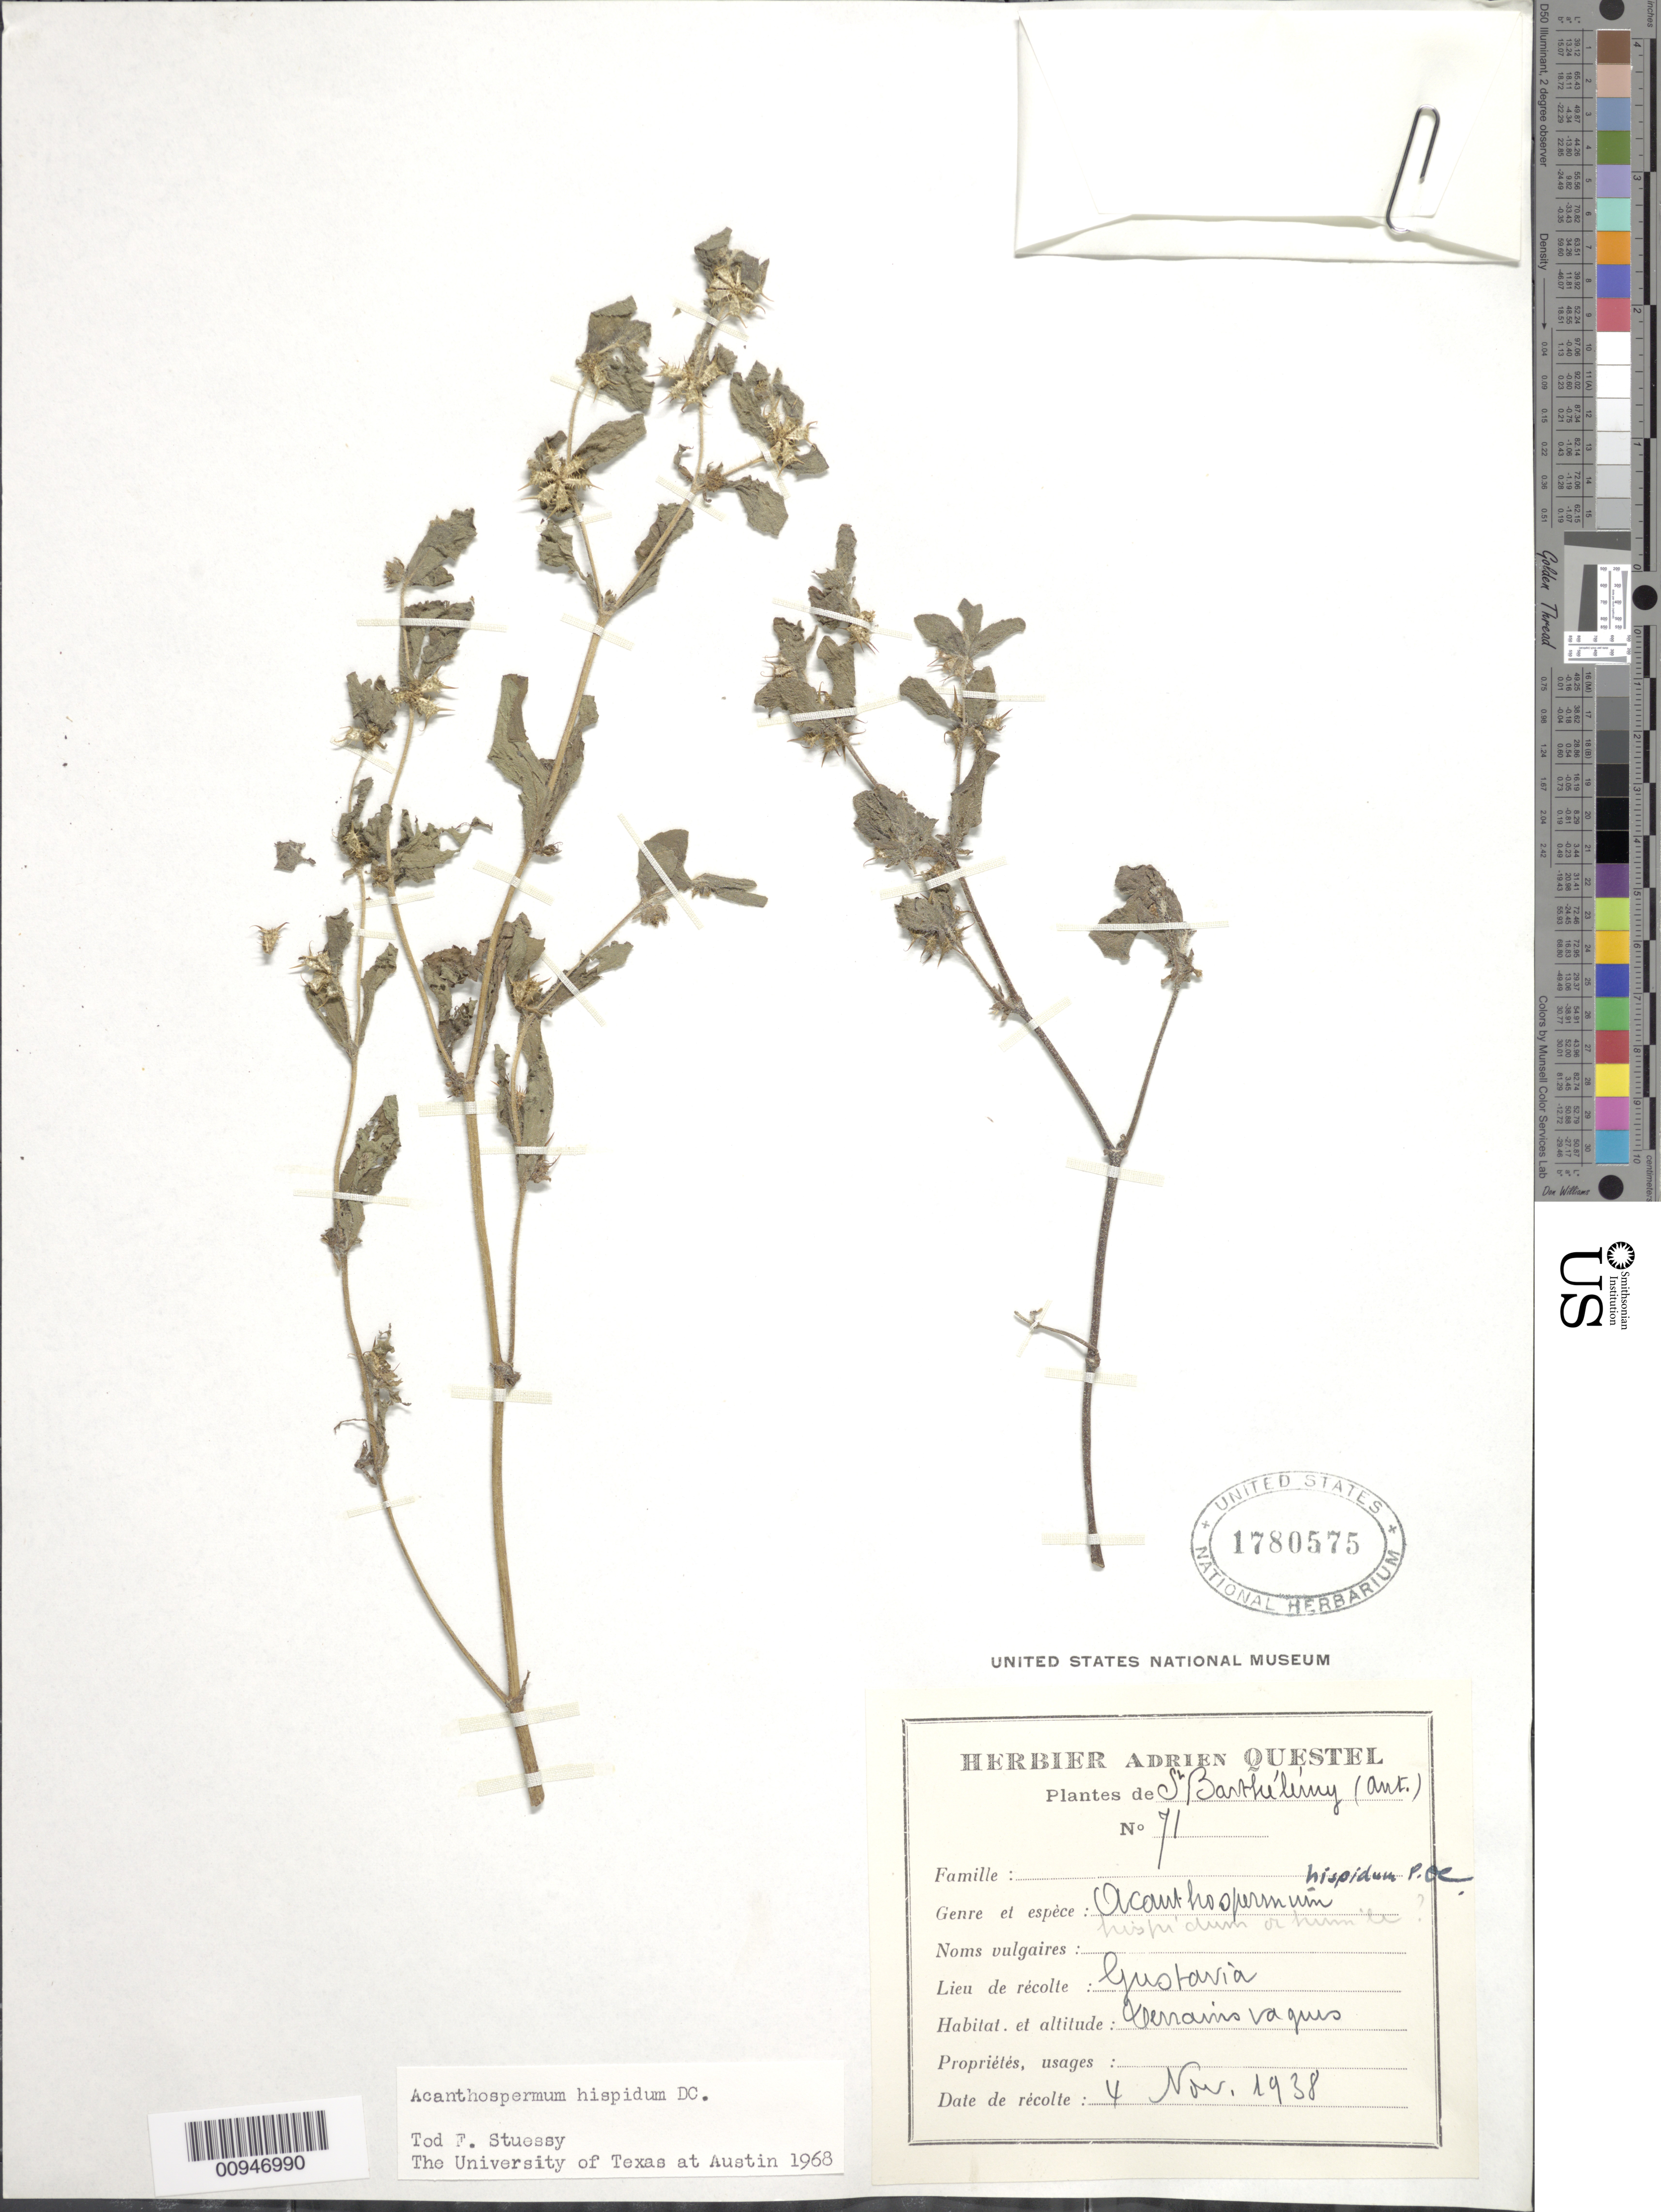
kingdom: Plantae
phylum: Tracheophyta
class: Magnoliopsida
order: Asterales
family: Asteraceae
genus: Acanthospermum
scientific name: Acanthospermum hispidum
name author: DC.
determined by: Stuessy, T. F.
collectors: A. Questel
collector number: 71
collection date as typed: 04 Nov 1938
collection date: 1938-11-04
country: Saint Barthélemy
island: St. Barthélemy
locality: Gustavia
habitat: Terrainis vaques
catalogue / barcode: US 1780575